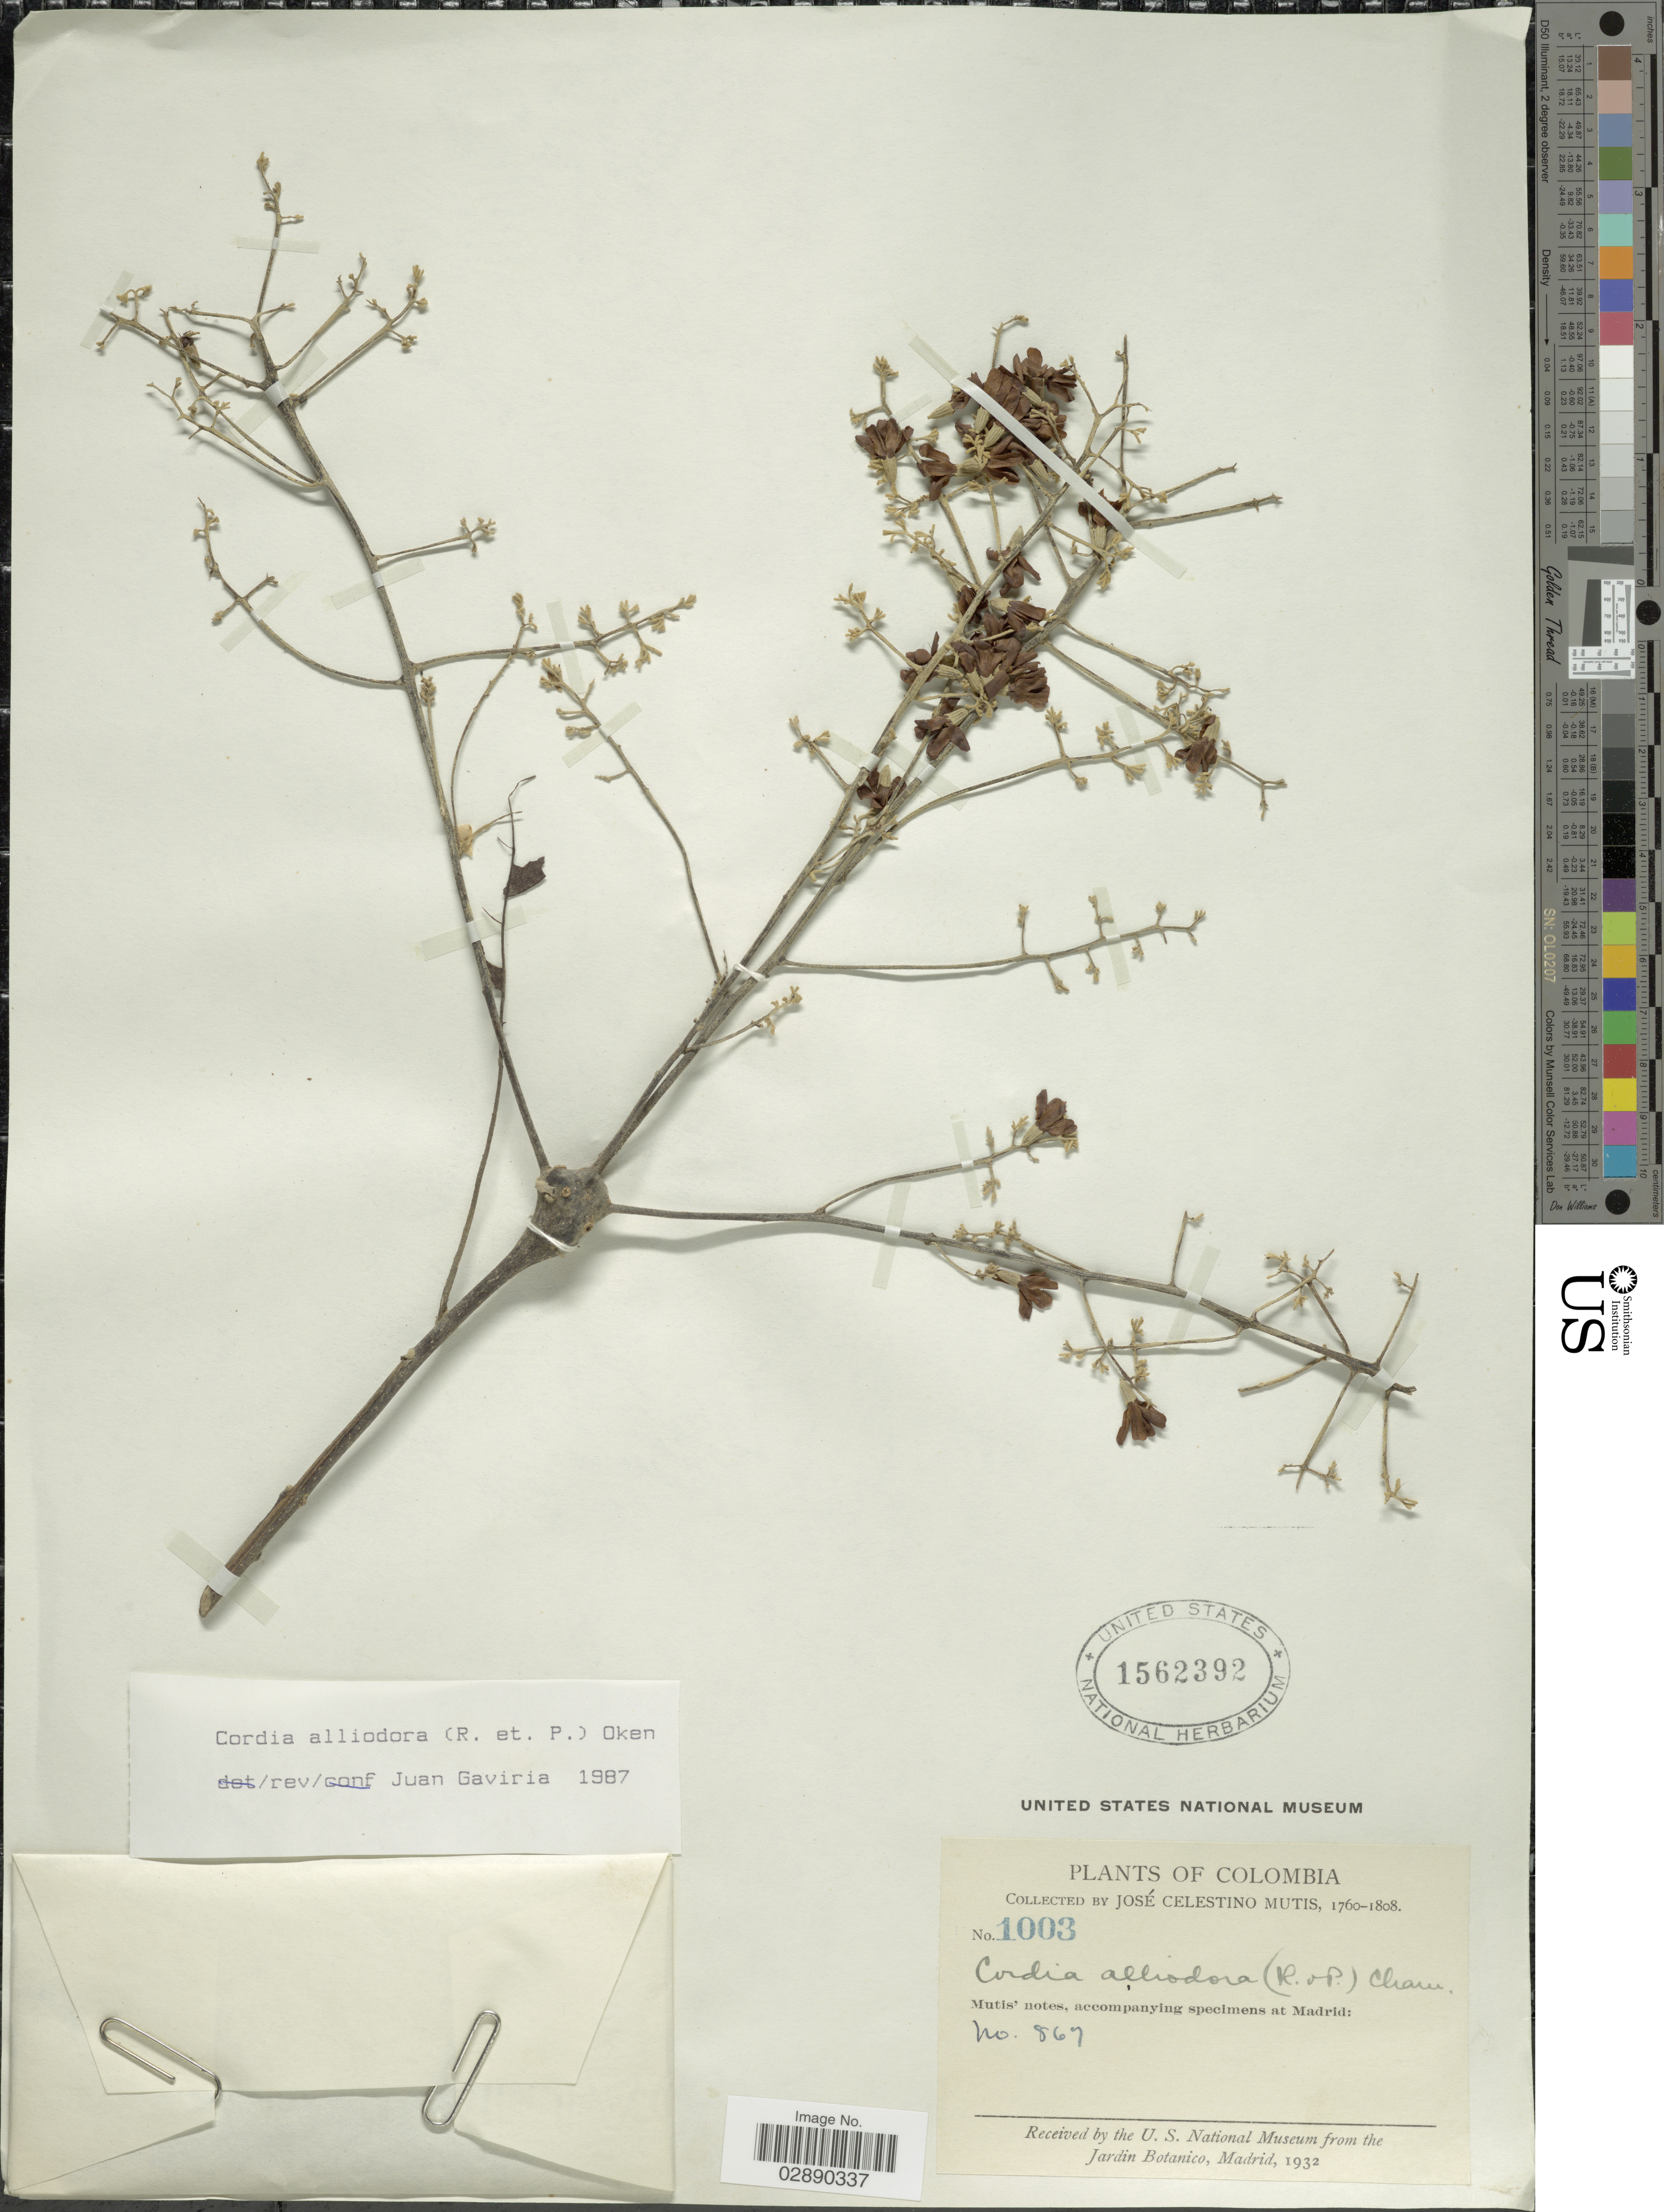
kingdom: Plantae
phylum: Tracheophyta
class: Magnoliopsida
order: Boraginales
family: Cordiaceae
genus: Cordia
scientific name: Cordia alliodora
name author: (Ruiz & Pav.) Oken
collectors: J. C. B. Mutis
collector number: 1003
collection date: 1760/1808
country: Colombia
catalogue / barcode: US 1562392